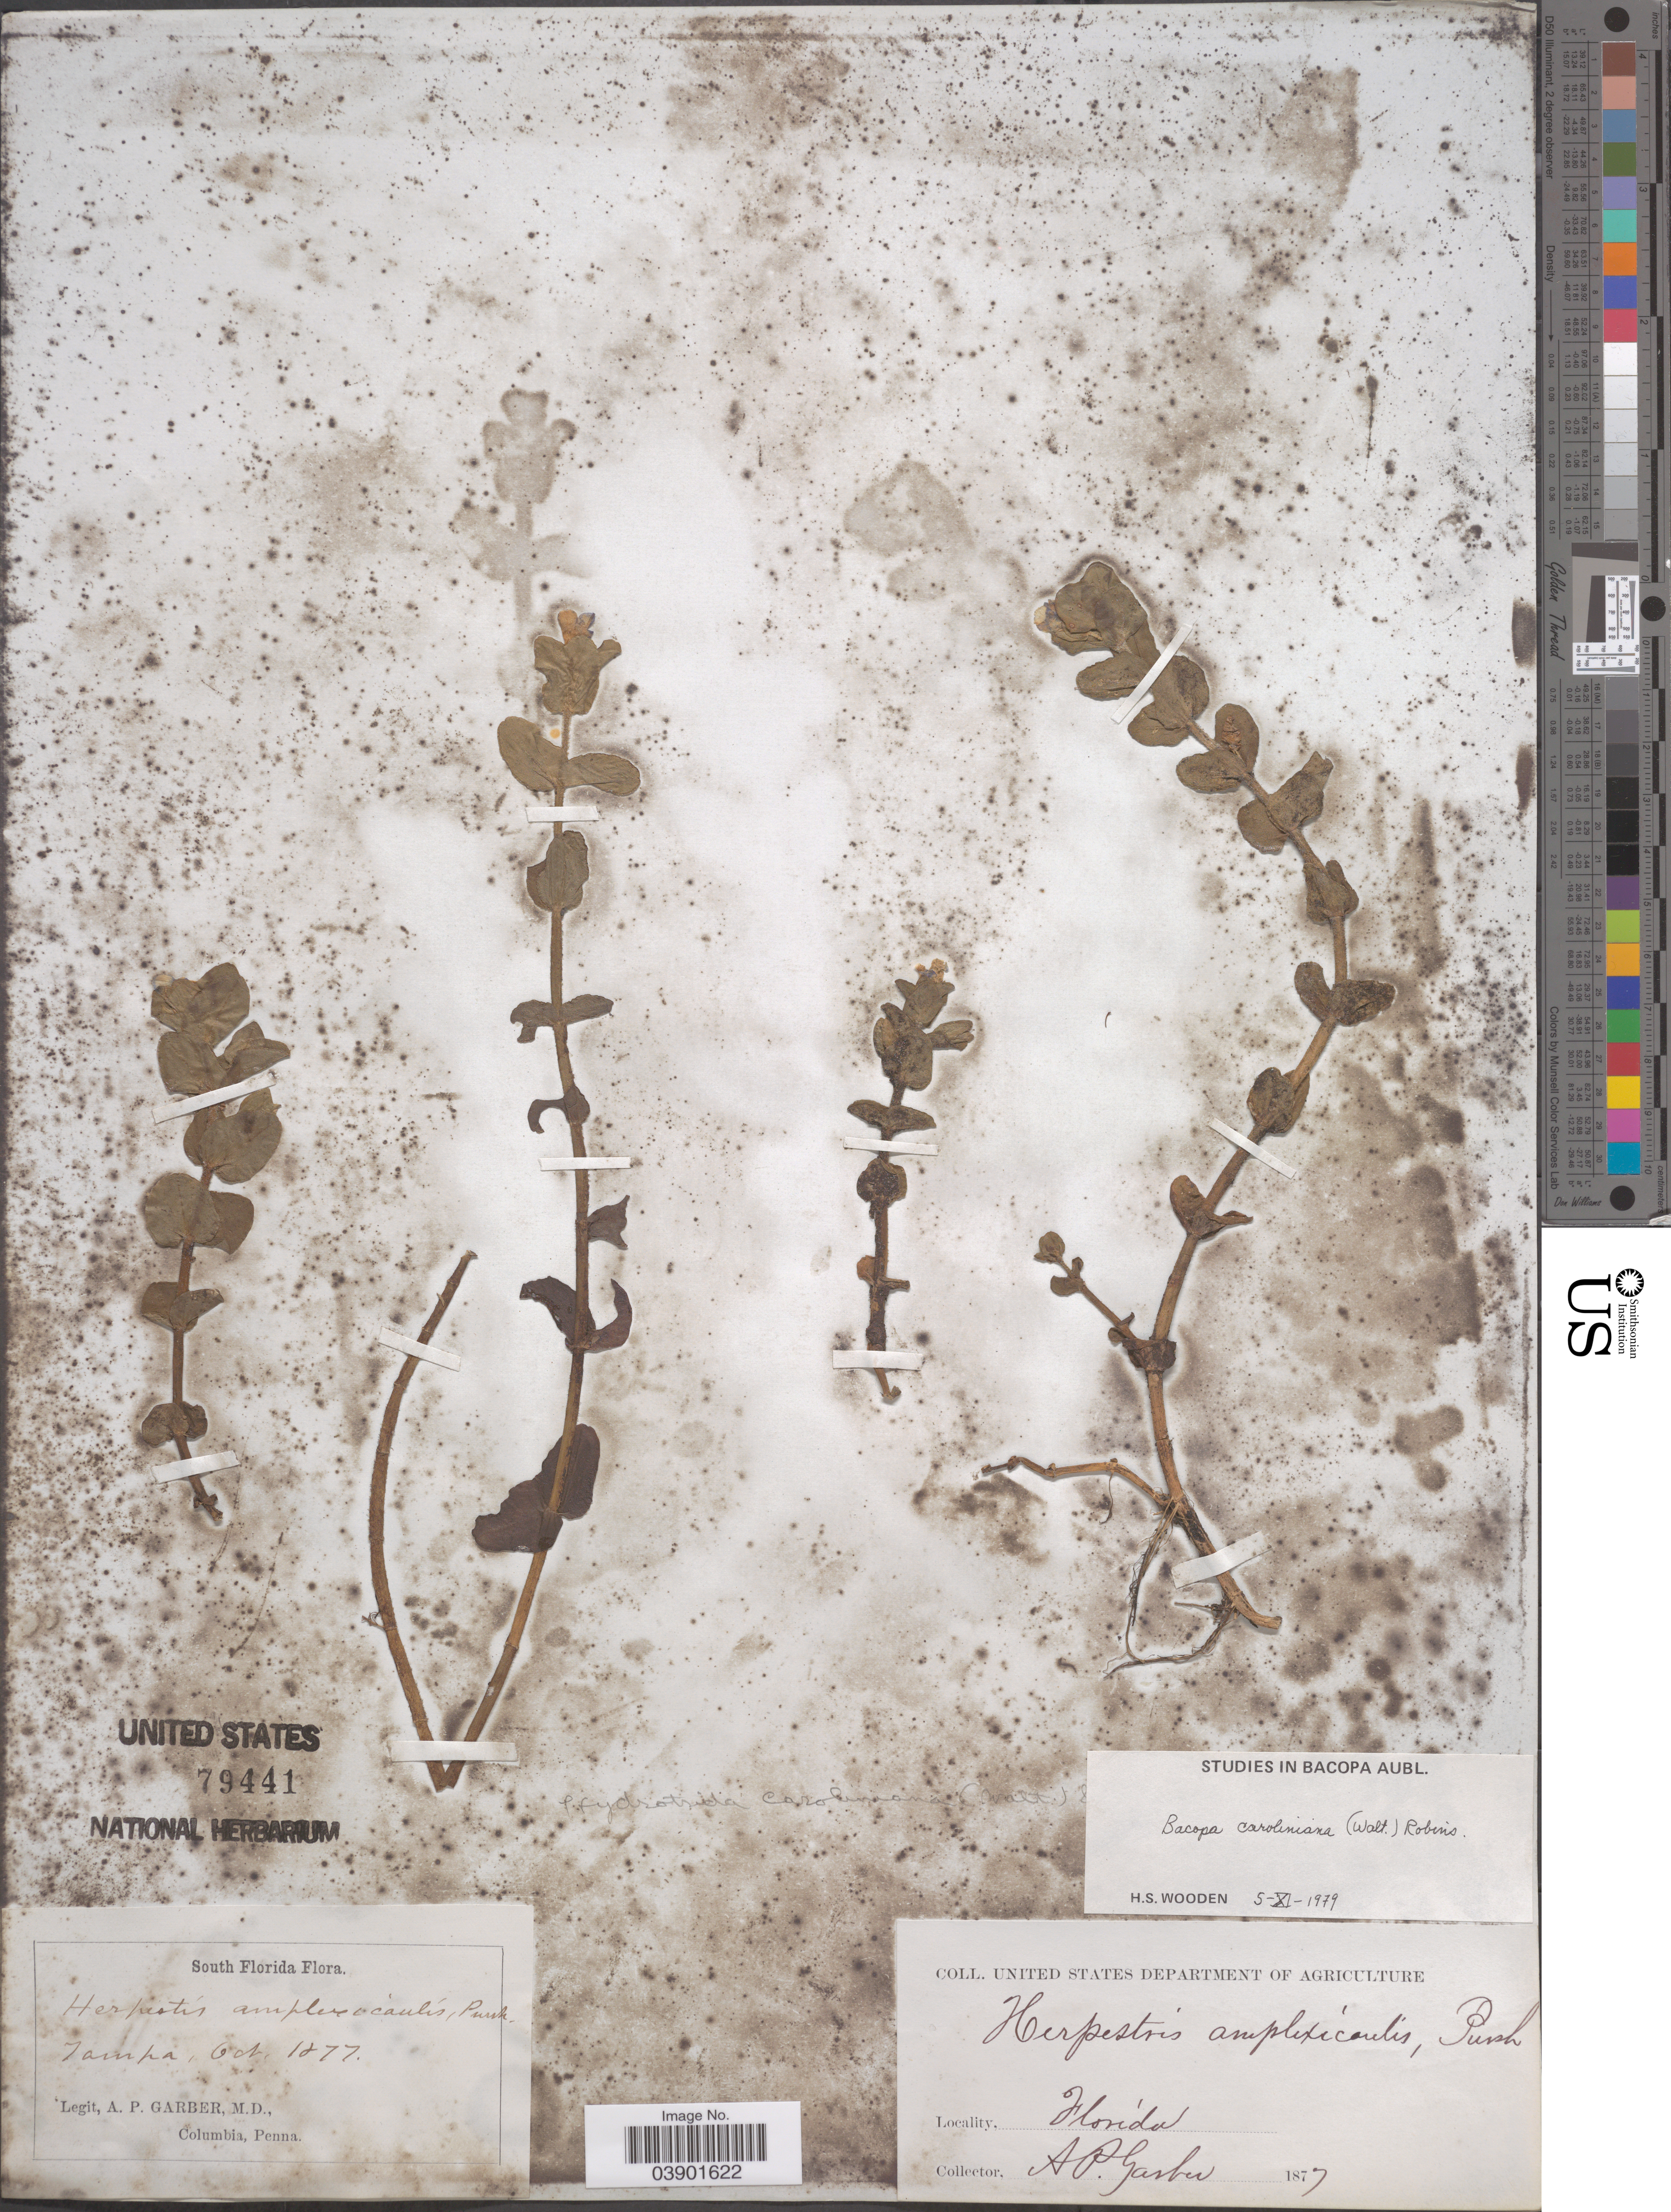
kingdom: Plantae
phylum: Tracheophyta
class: Magnoliopsida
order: Lamiales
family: Plantaginaceae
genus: Bacopa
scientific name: Bacopa caroliniana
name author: (Walter) B.L. Rob.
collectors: A. P. Garber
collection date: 1877-10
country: United States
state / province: Florida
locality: South Florida. Tampa.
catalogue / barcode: US 79441